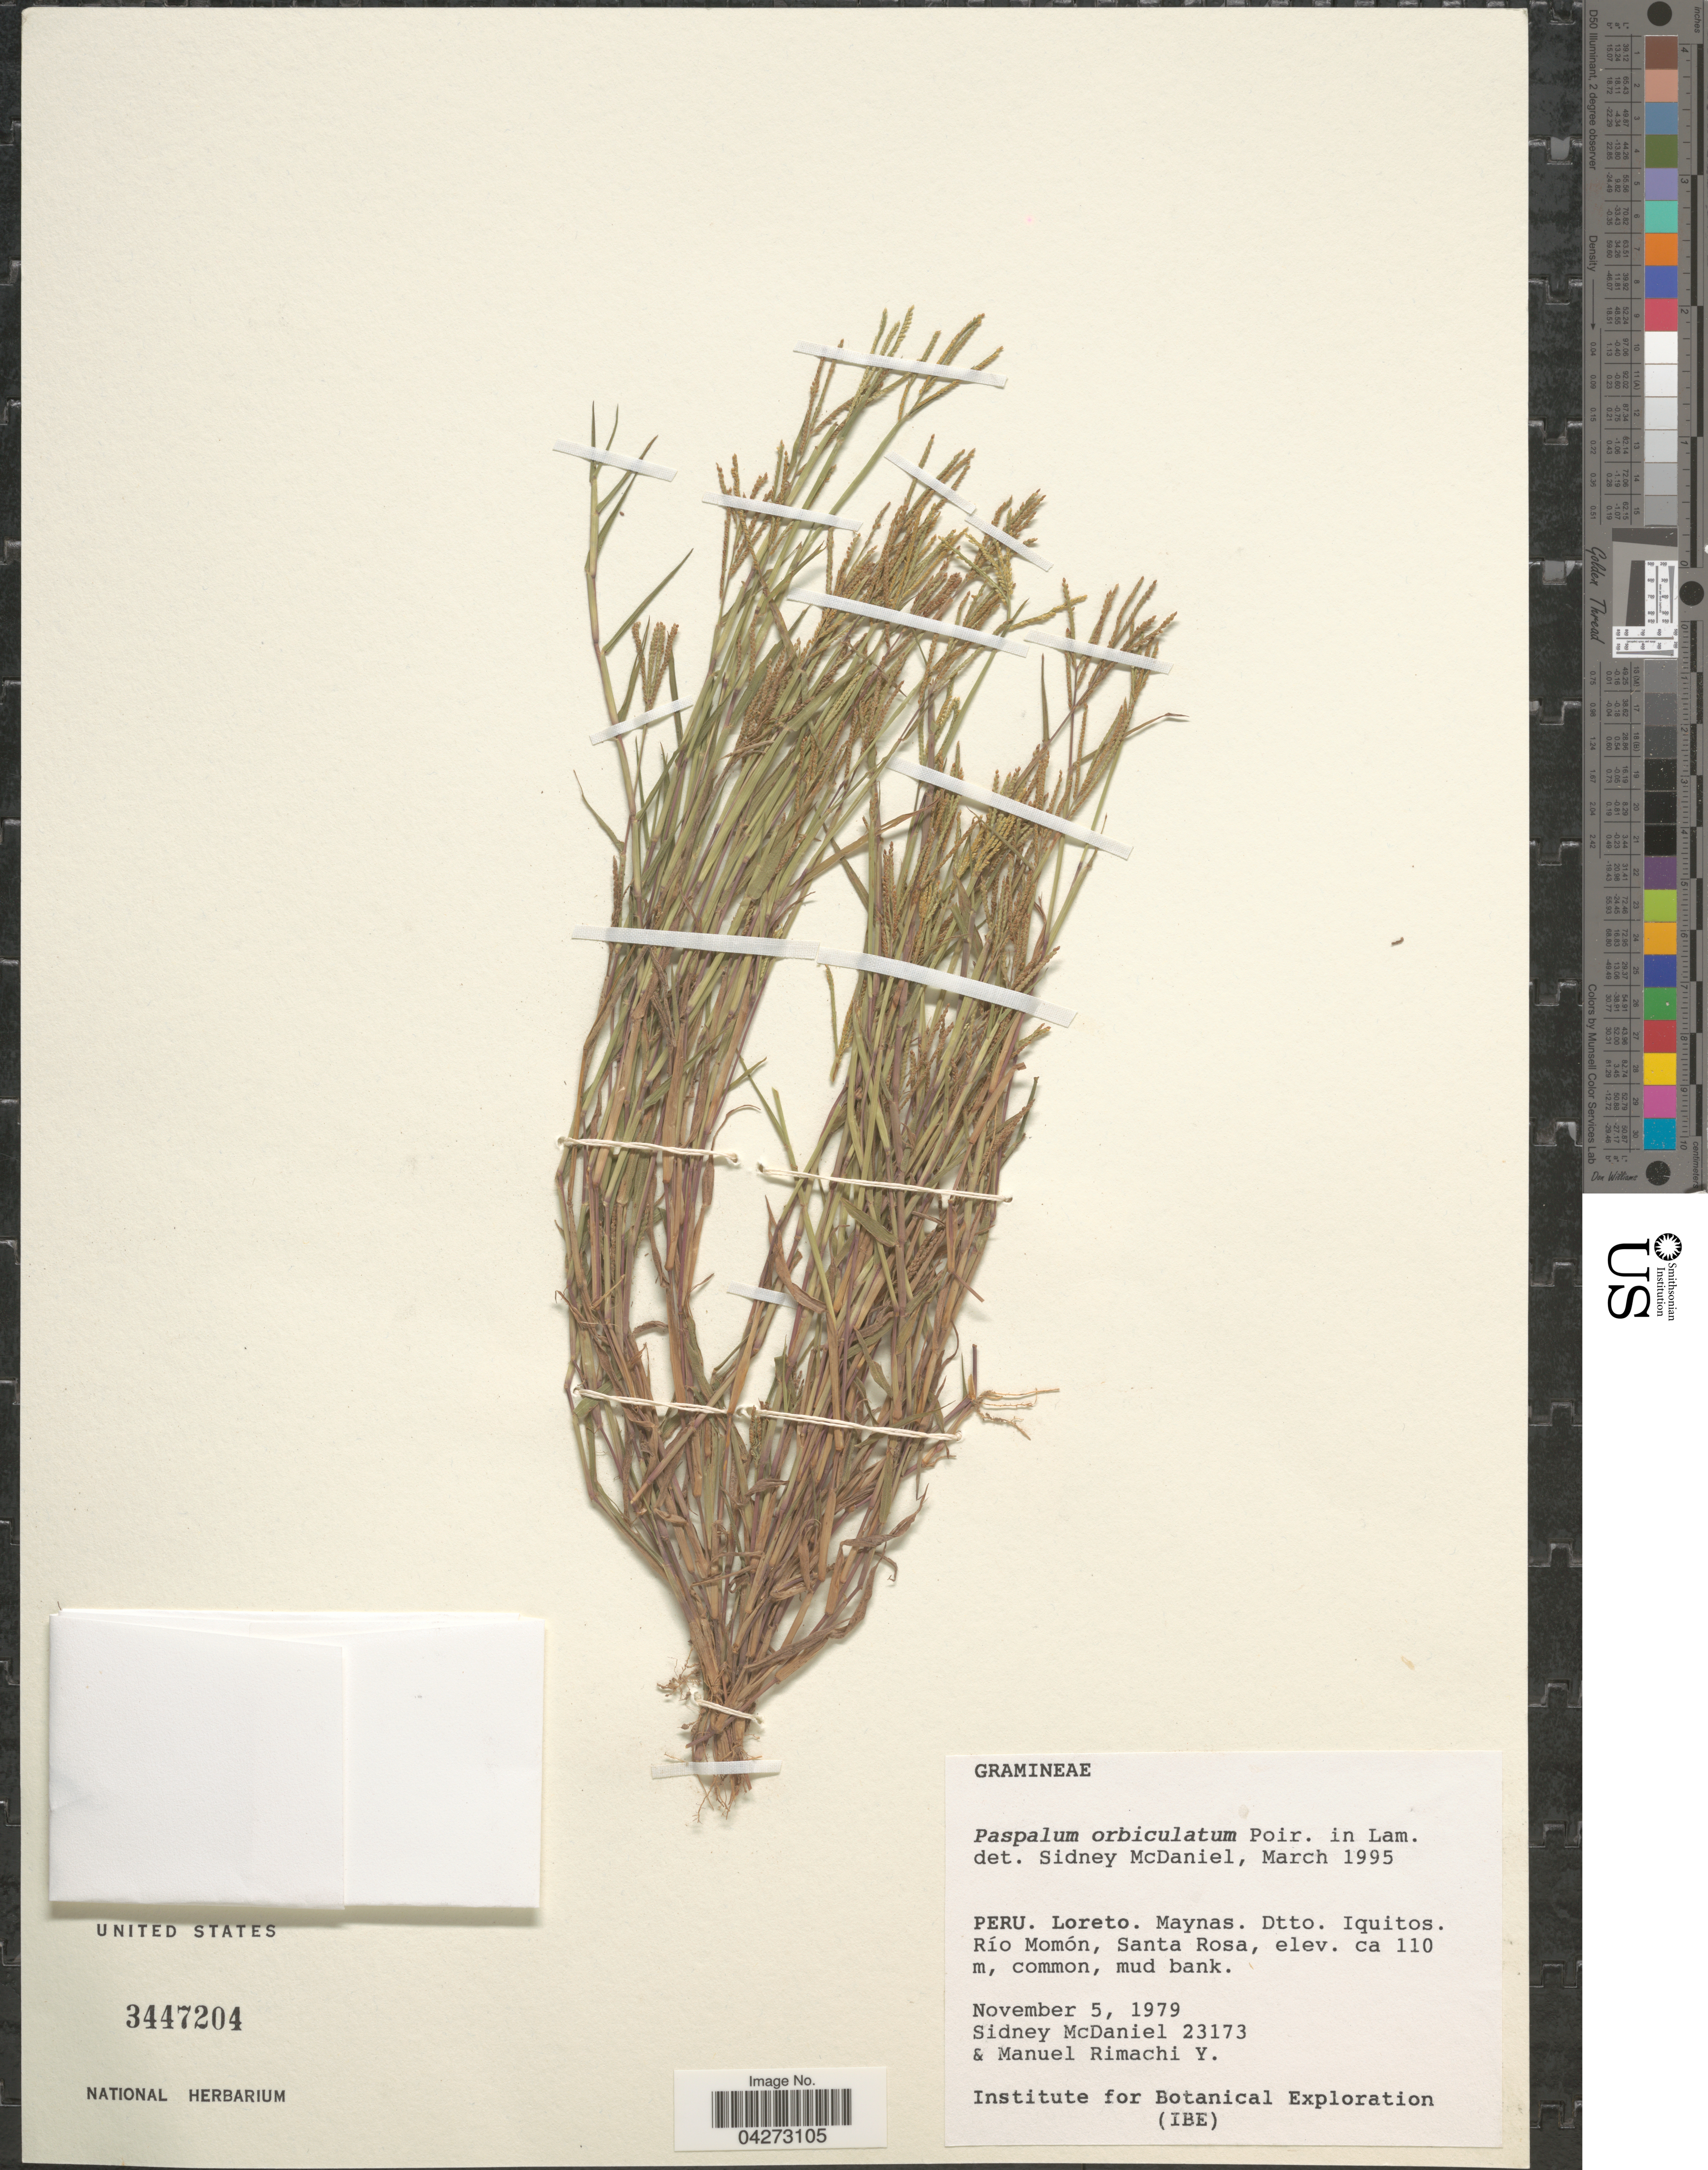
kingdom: Plantae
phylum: Tracheophyta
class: Liliopsida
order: Poales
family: Poaceae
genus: Paspalum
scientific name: Paspalum orbiculatum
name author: Poir.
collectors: S. McDaniel & M. Rimachi Y.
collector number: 23173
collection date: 1979-11-05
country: Peru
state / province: Loreto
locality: Maynas. Dtto. Iquitos. Río Momón, Santa Rosa. Institute for Botanical Exploration (IBE).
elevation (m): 110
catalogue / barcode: US 3447204